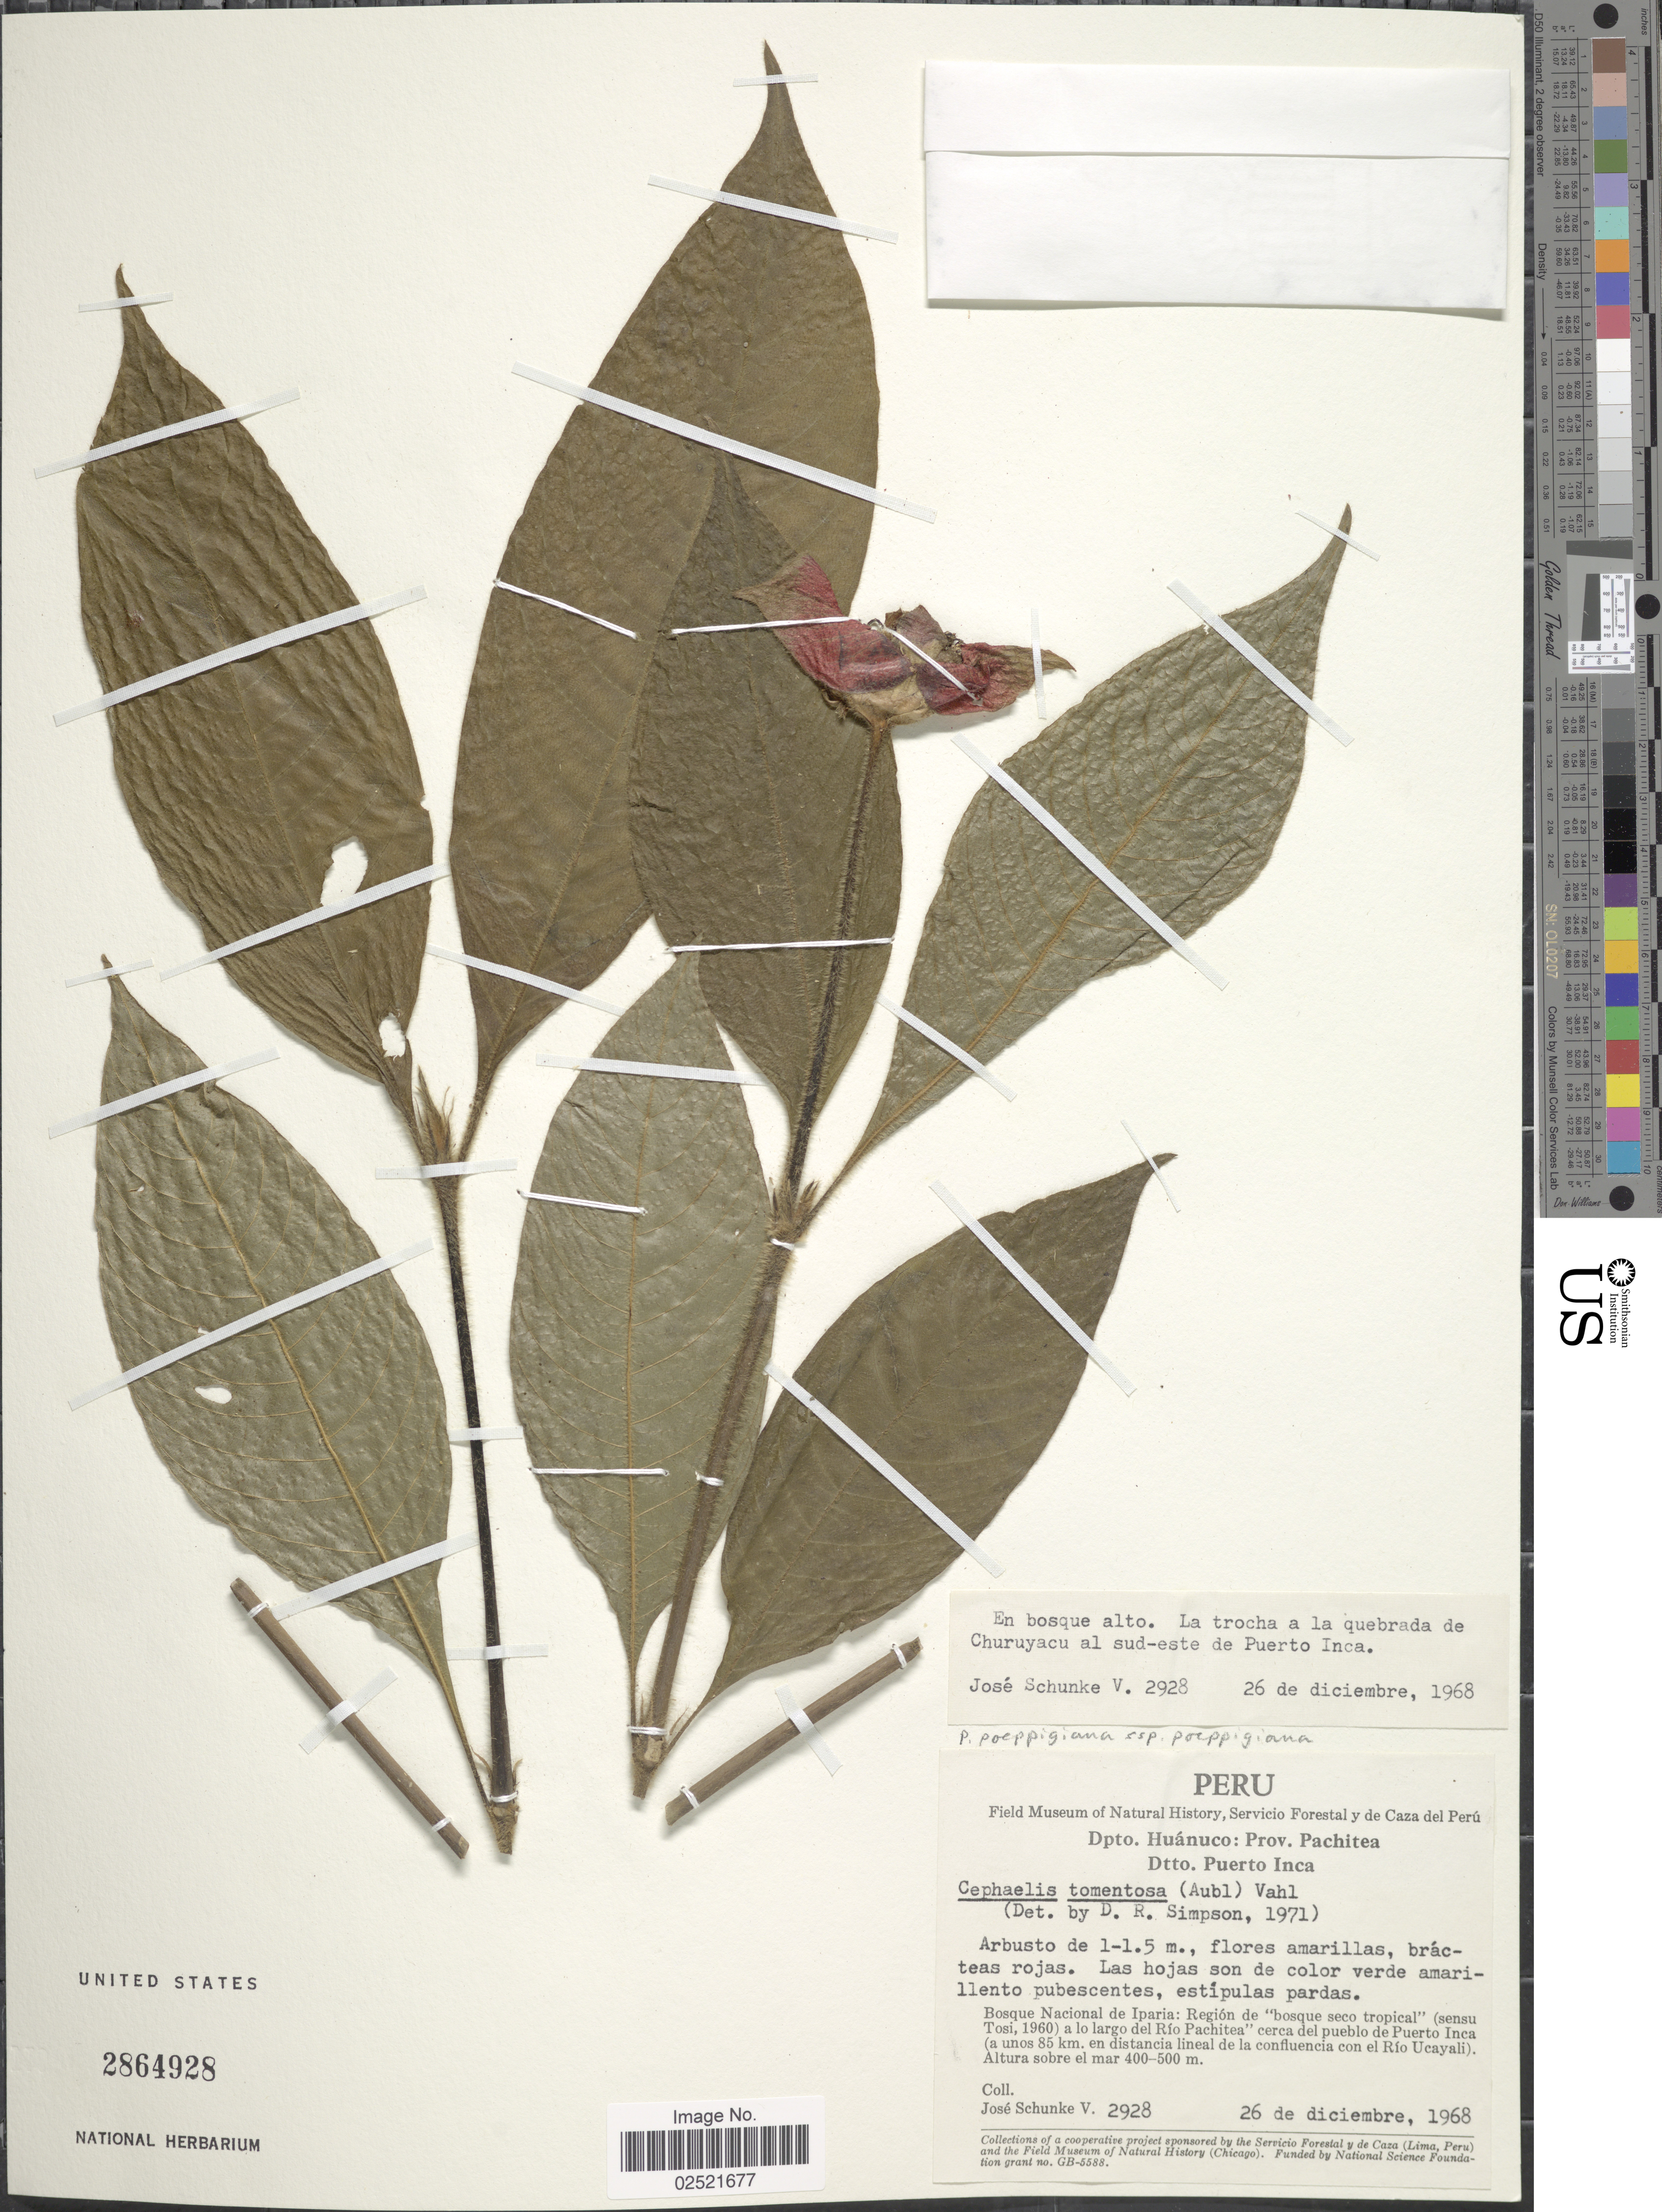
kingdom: Plantae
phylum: Tracheophyta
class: Magnoliopsida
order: Gentianales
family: Rubiaceae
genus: Psychotria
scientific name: Psychotria poeppigiana subsp. poeppigiana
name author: Müll. Arg.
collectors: J. Schunke Vigo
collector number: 2928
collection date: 1968-12-26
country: Peru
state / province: Huánuco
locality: Prov. Pachitea, Dtto. Puerto Inca, Bosque Nacional de Iparia, region de bosque seco tropical a lo largo del Rio Pachitea cerca del pueblo de Puerto Inca (a unos 85 km en distancia lineal de la confluencia con el Rio Ucayali)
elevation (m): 400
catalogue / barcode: US 2864928